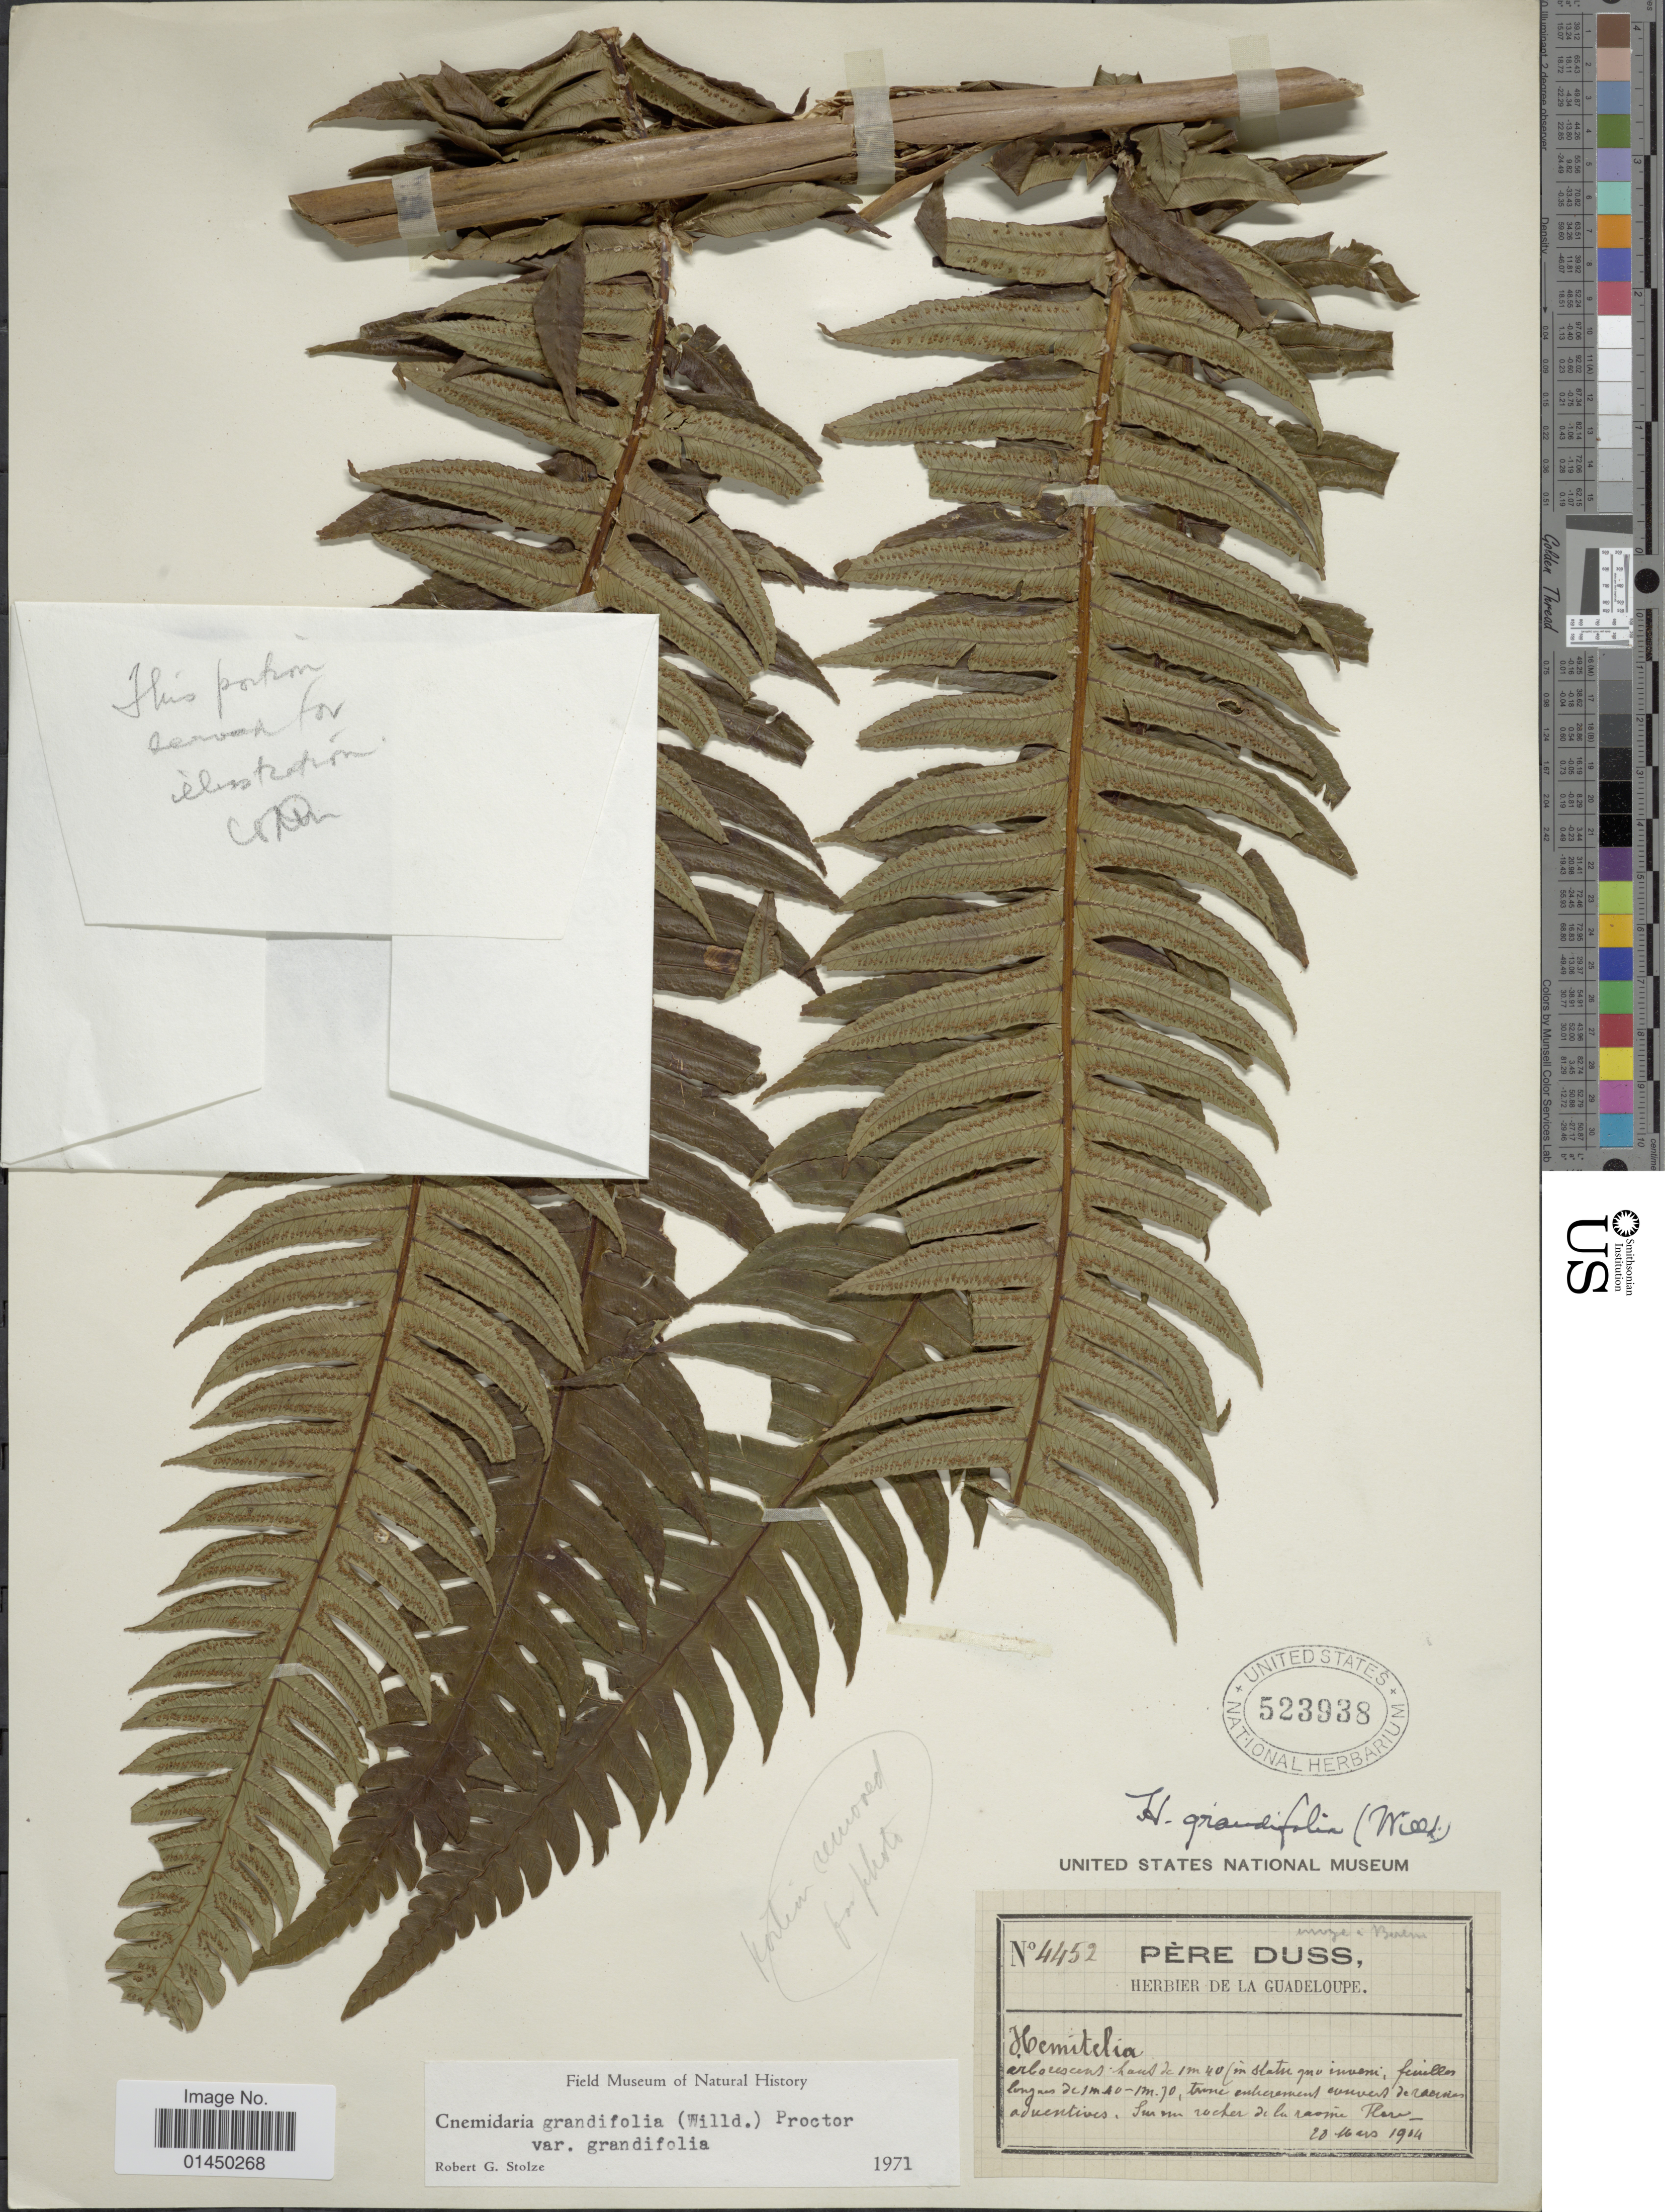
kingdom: Plantae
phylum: Tracheophyta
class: Polypodiopsida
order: Cyatheales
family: Cyatheaceae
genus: Cyathea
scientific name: Cyathea grandifolia var. grandifolia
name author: Willd.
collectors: Père Duss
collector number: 4452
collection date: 1904-03-20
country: Guadeloupe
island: Leeward Is.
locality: Flore.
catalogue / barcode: US 523938